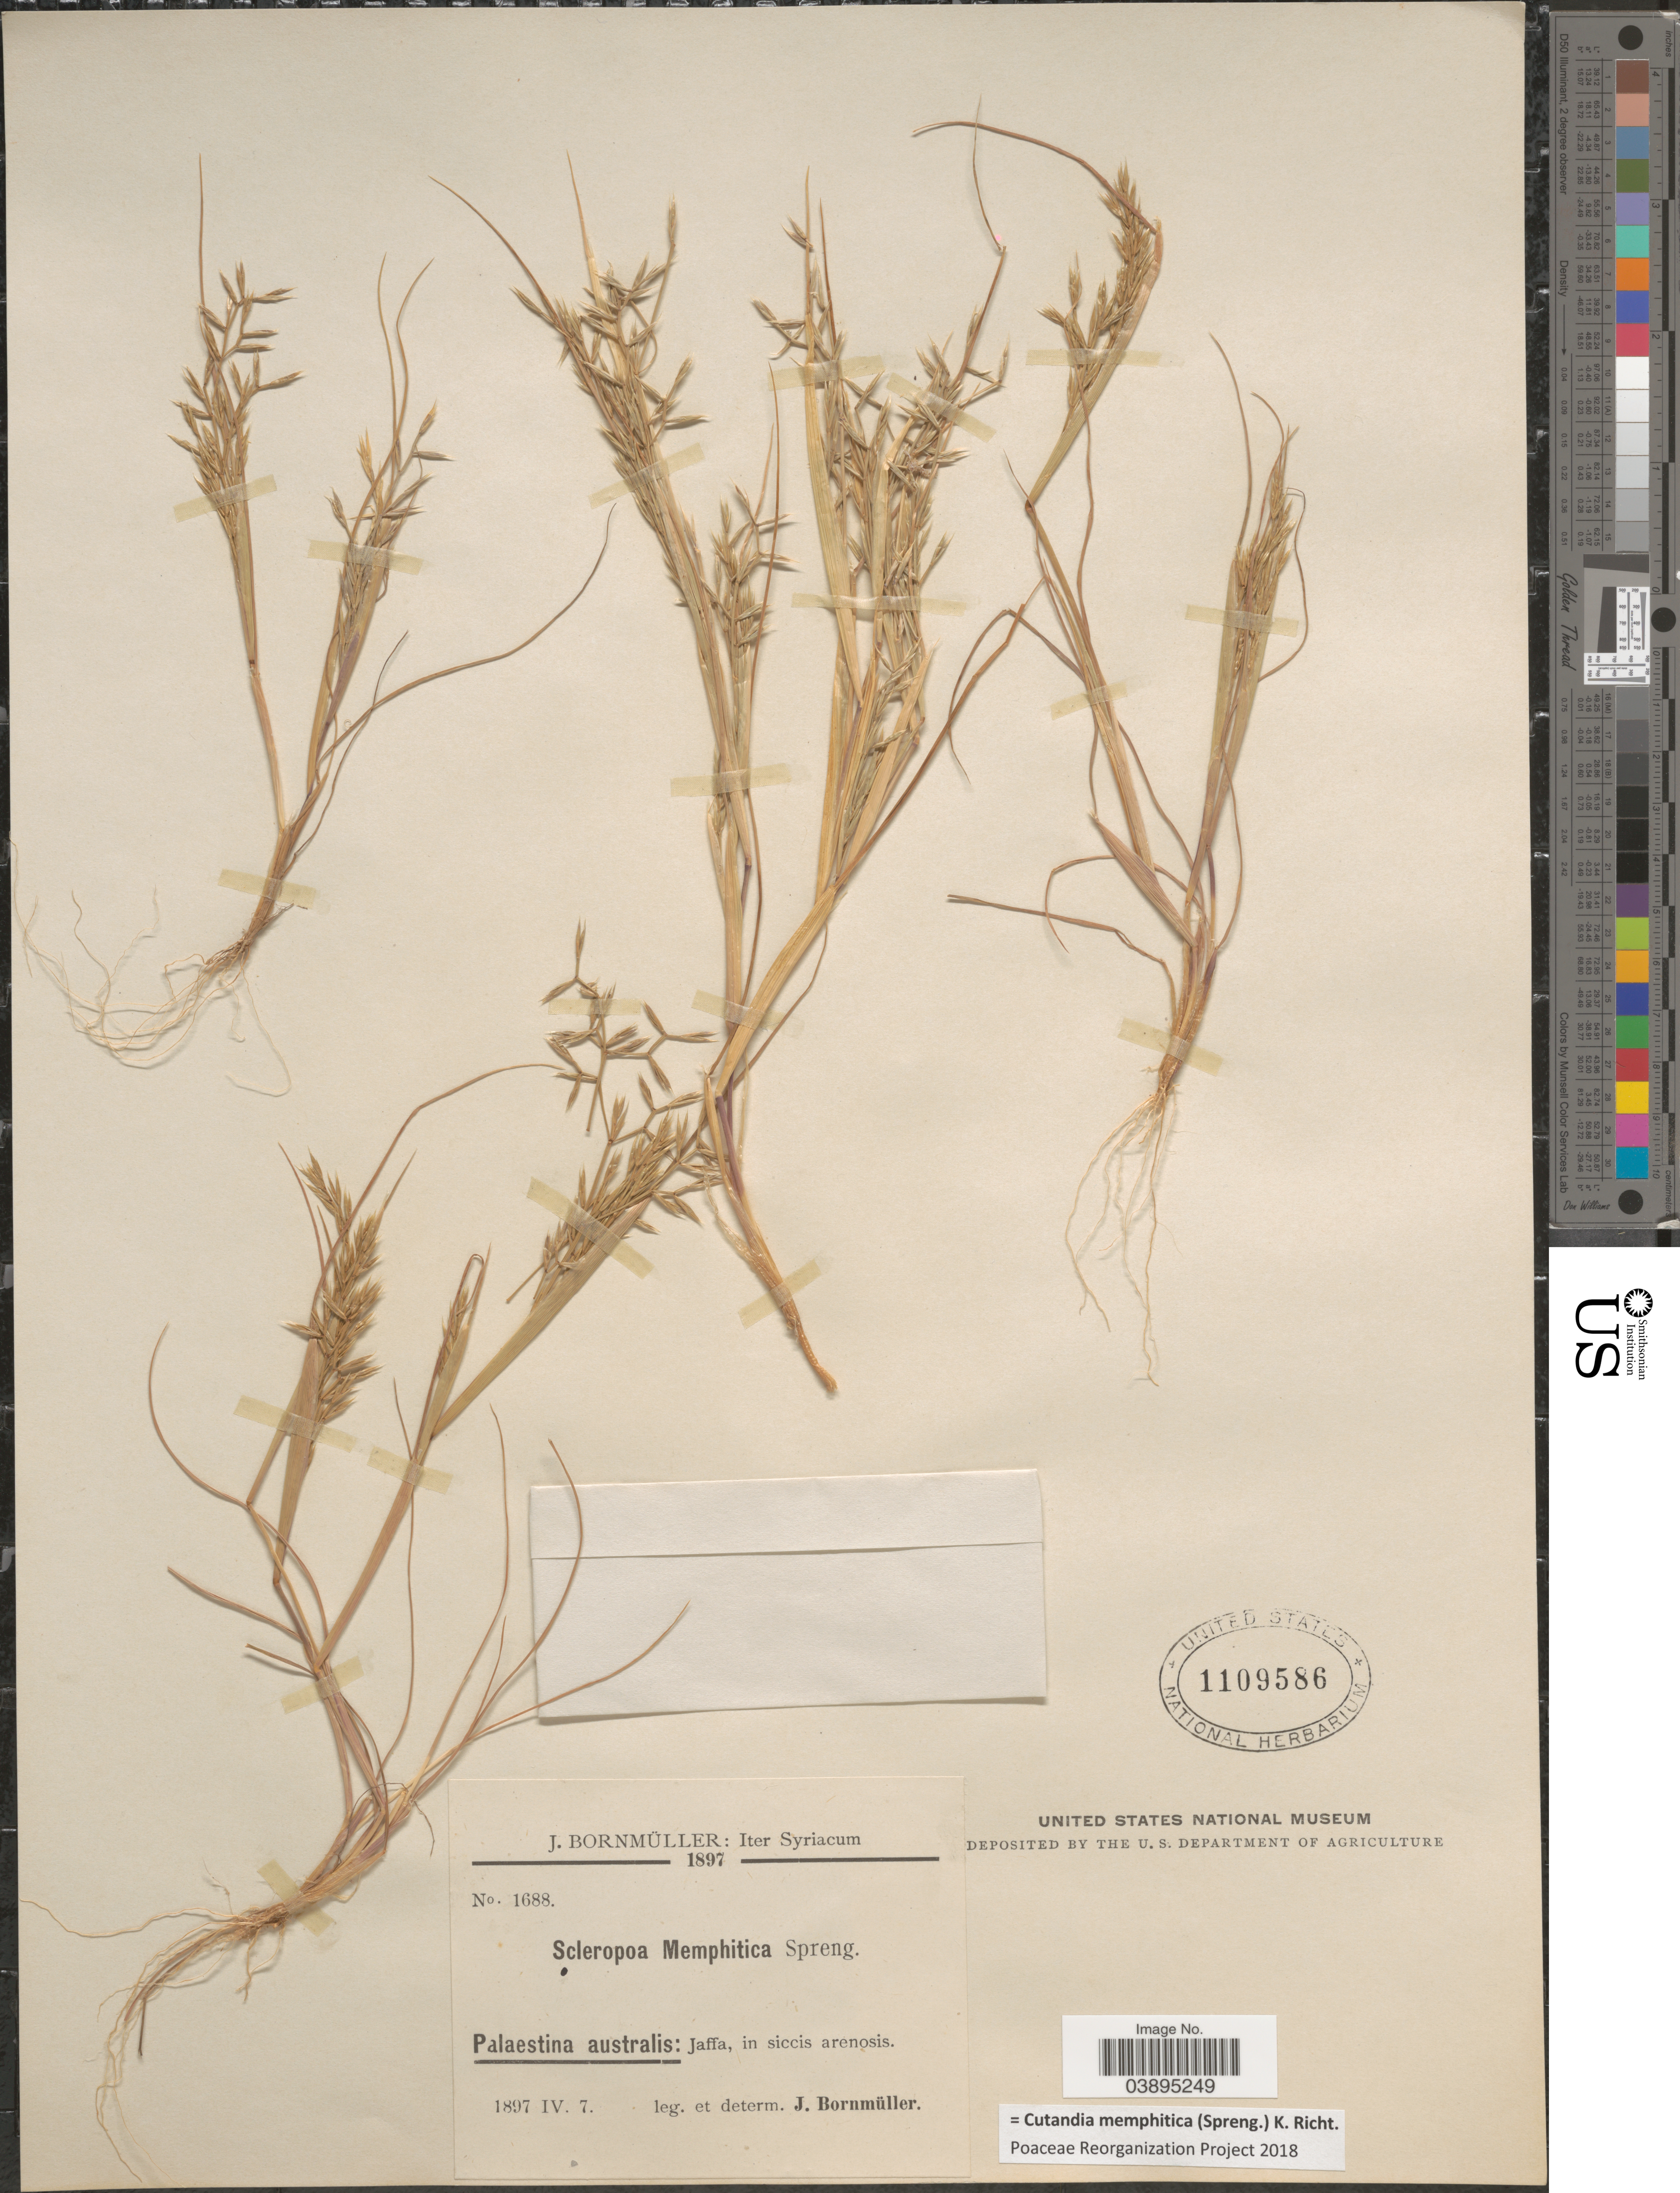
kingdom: Plantae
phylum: Tracheophyta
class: Liliopsida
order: Poales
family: Poaceae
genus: Cutandia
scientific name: Cutandia memphitica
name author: (Spreng.) K. Richt.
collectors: J. Bornmüller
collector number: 1688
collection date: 1897-04-07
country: Syria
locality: Palaestina australis: Jaffa, in siccis arenosis.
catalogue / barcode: US 1109586